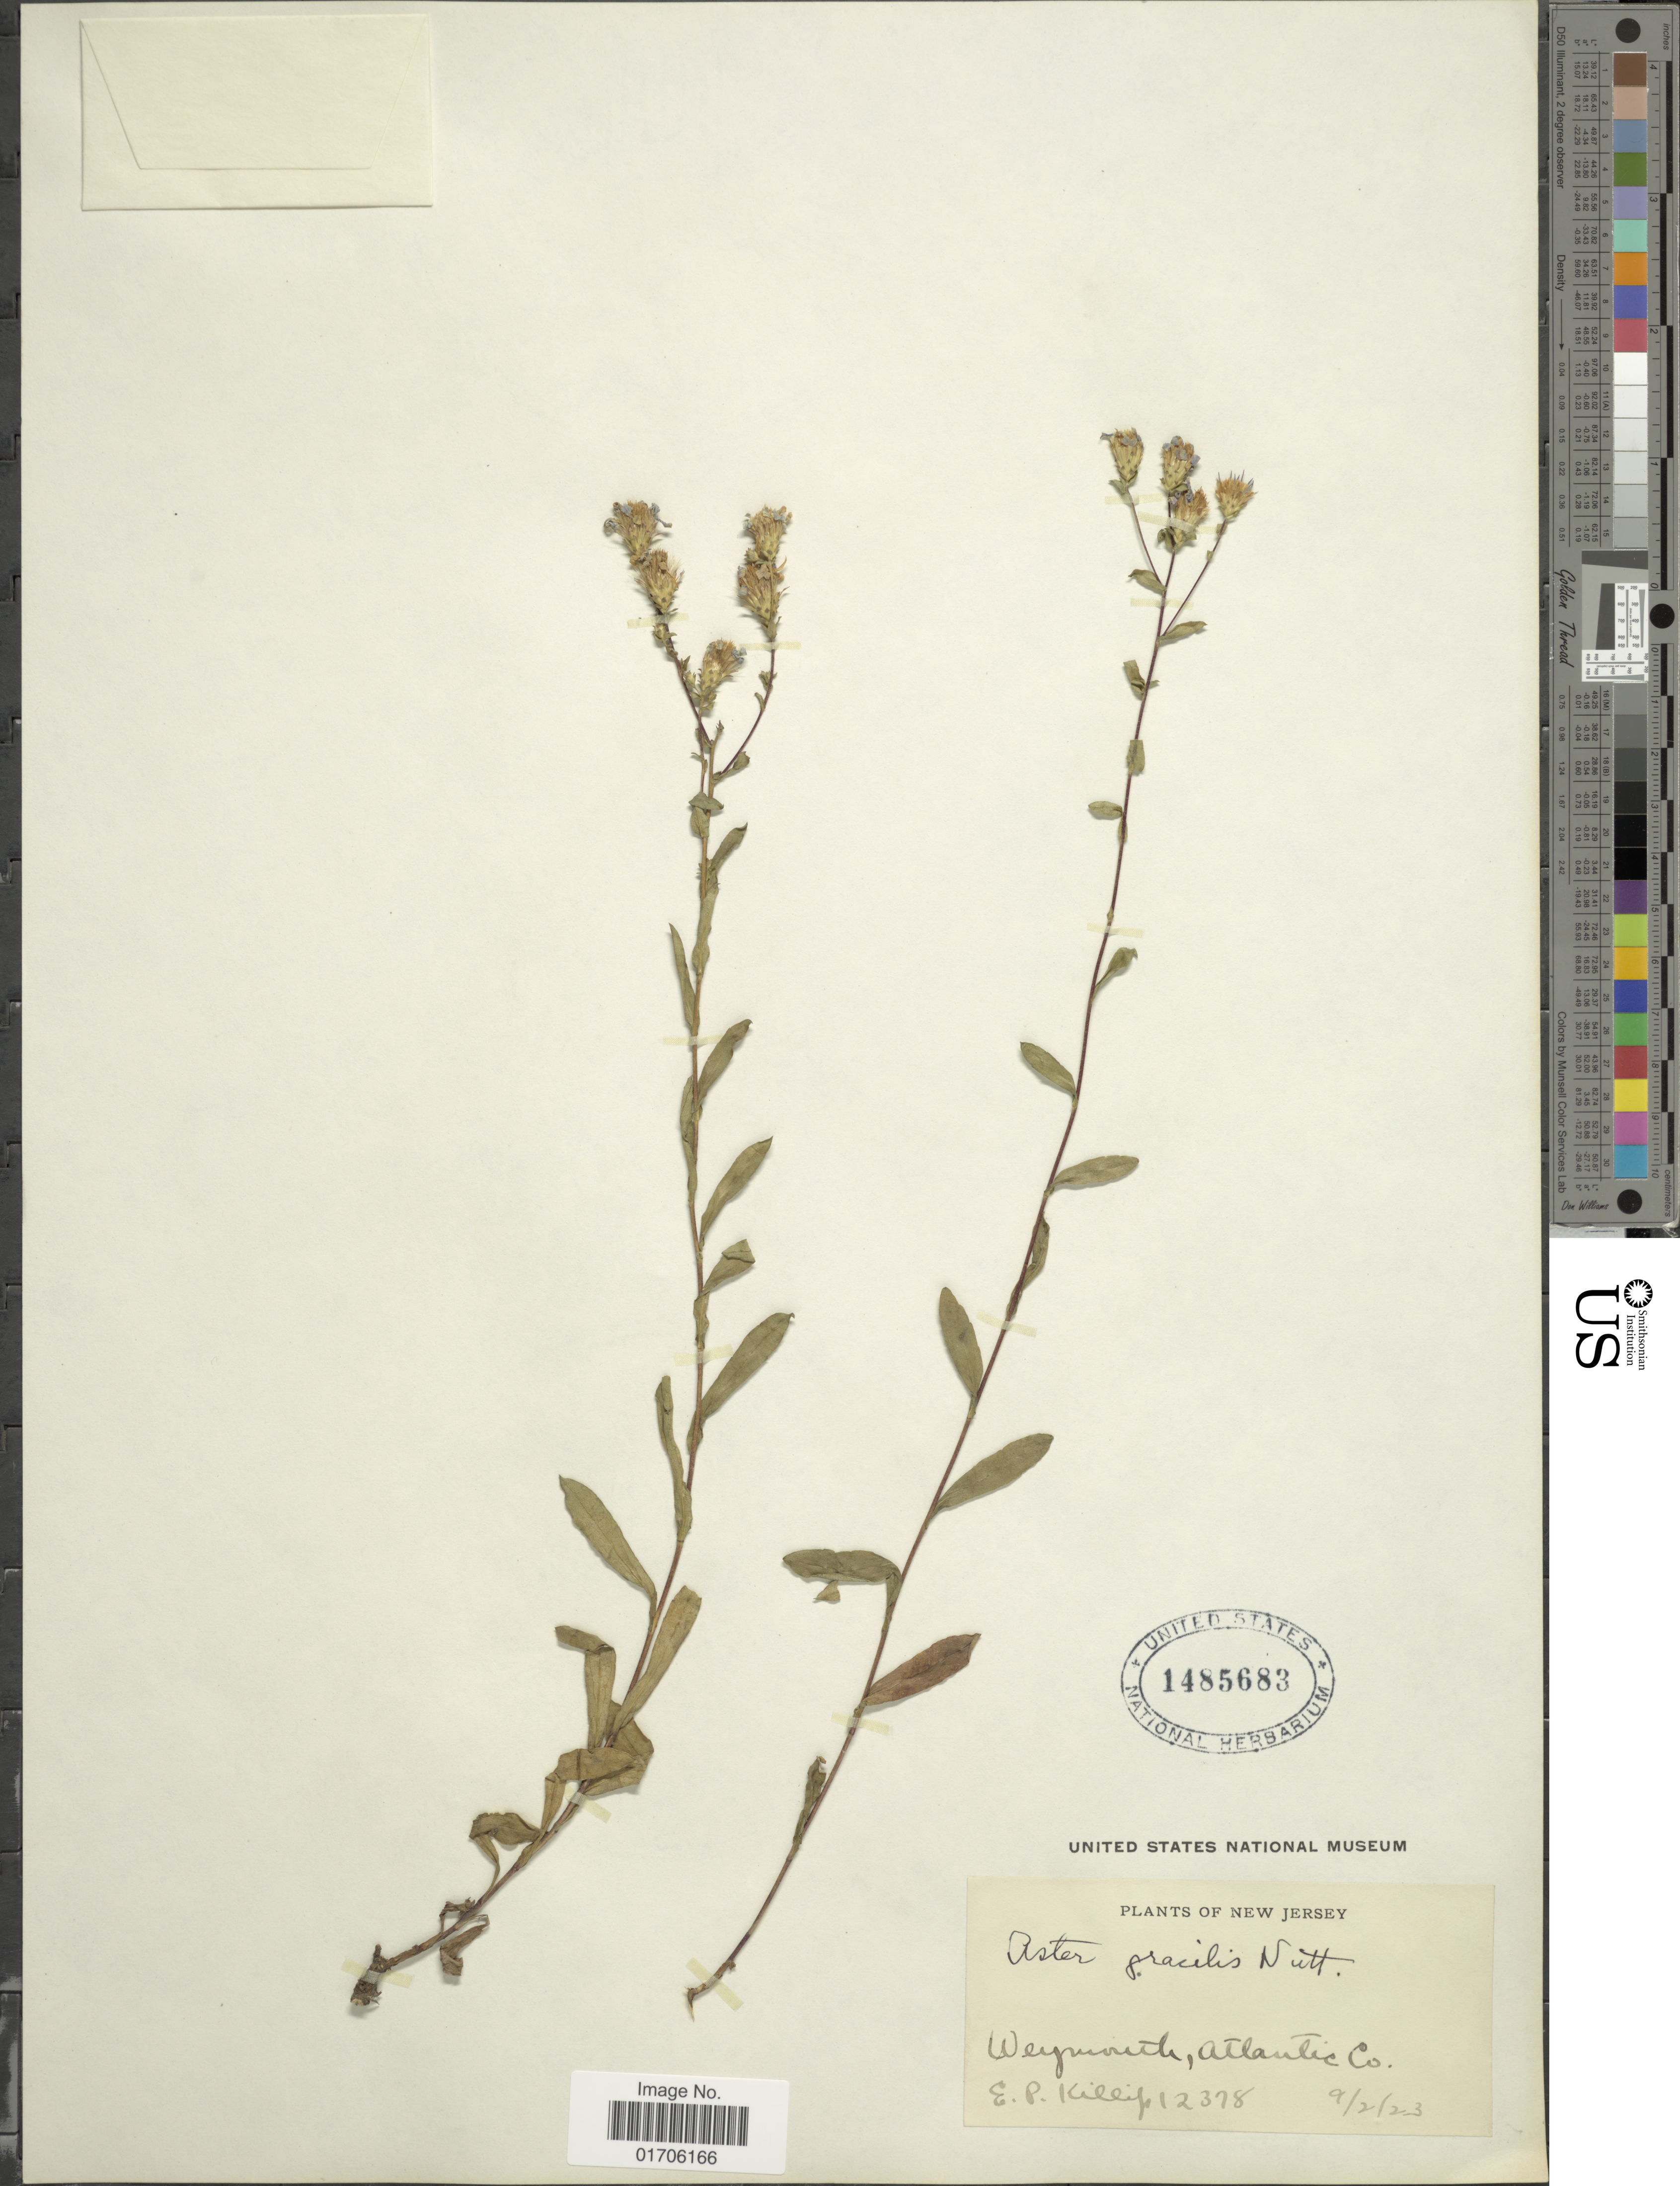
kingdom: Plantae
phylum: Tracheophyta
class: Magnoliopsida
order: Asterales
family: Asteraceae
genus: Eurybia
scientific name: Eurybia compacta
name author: G.L. Nesom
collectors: E. P. Killip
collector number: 12378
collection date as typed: Transcribed d/m/y: 2/9/23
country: United States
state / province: New Jersey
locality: Weymouth, Atlantic Co.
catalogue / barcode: US 1485683